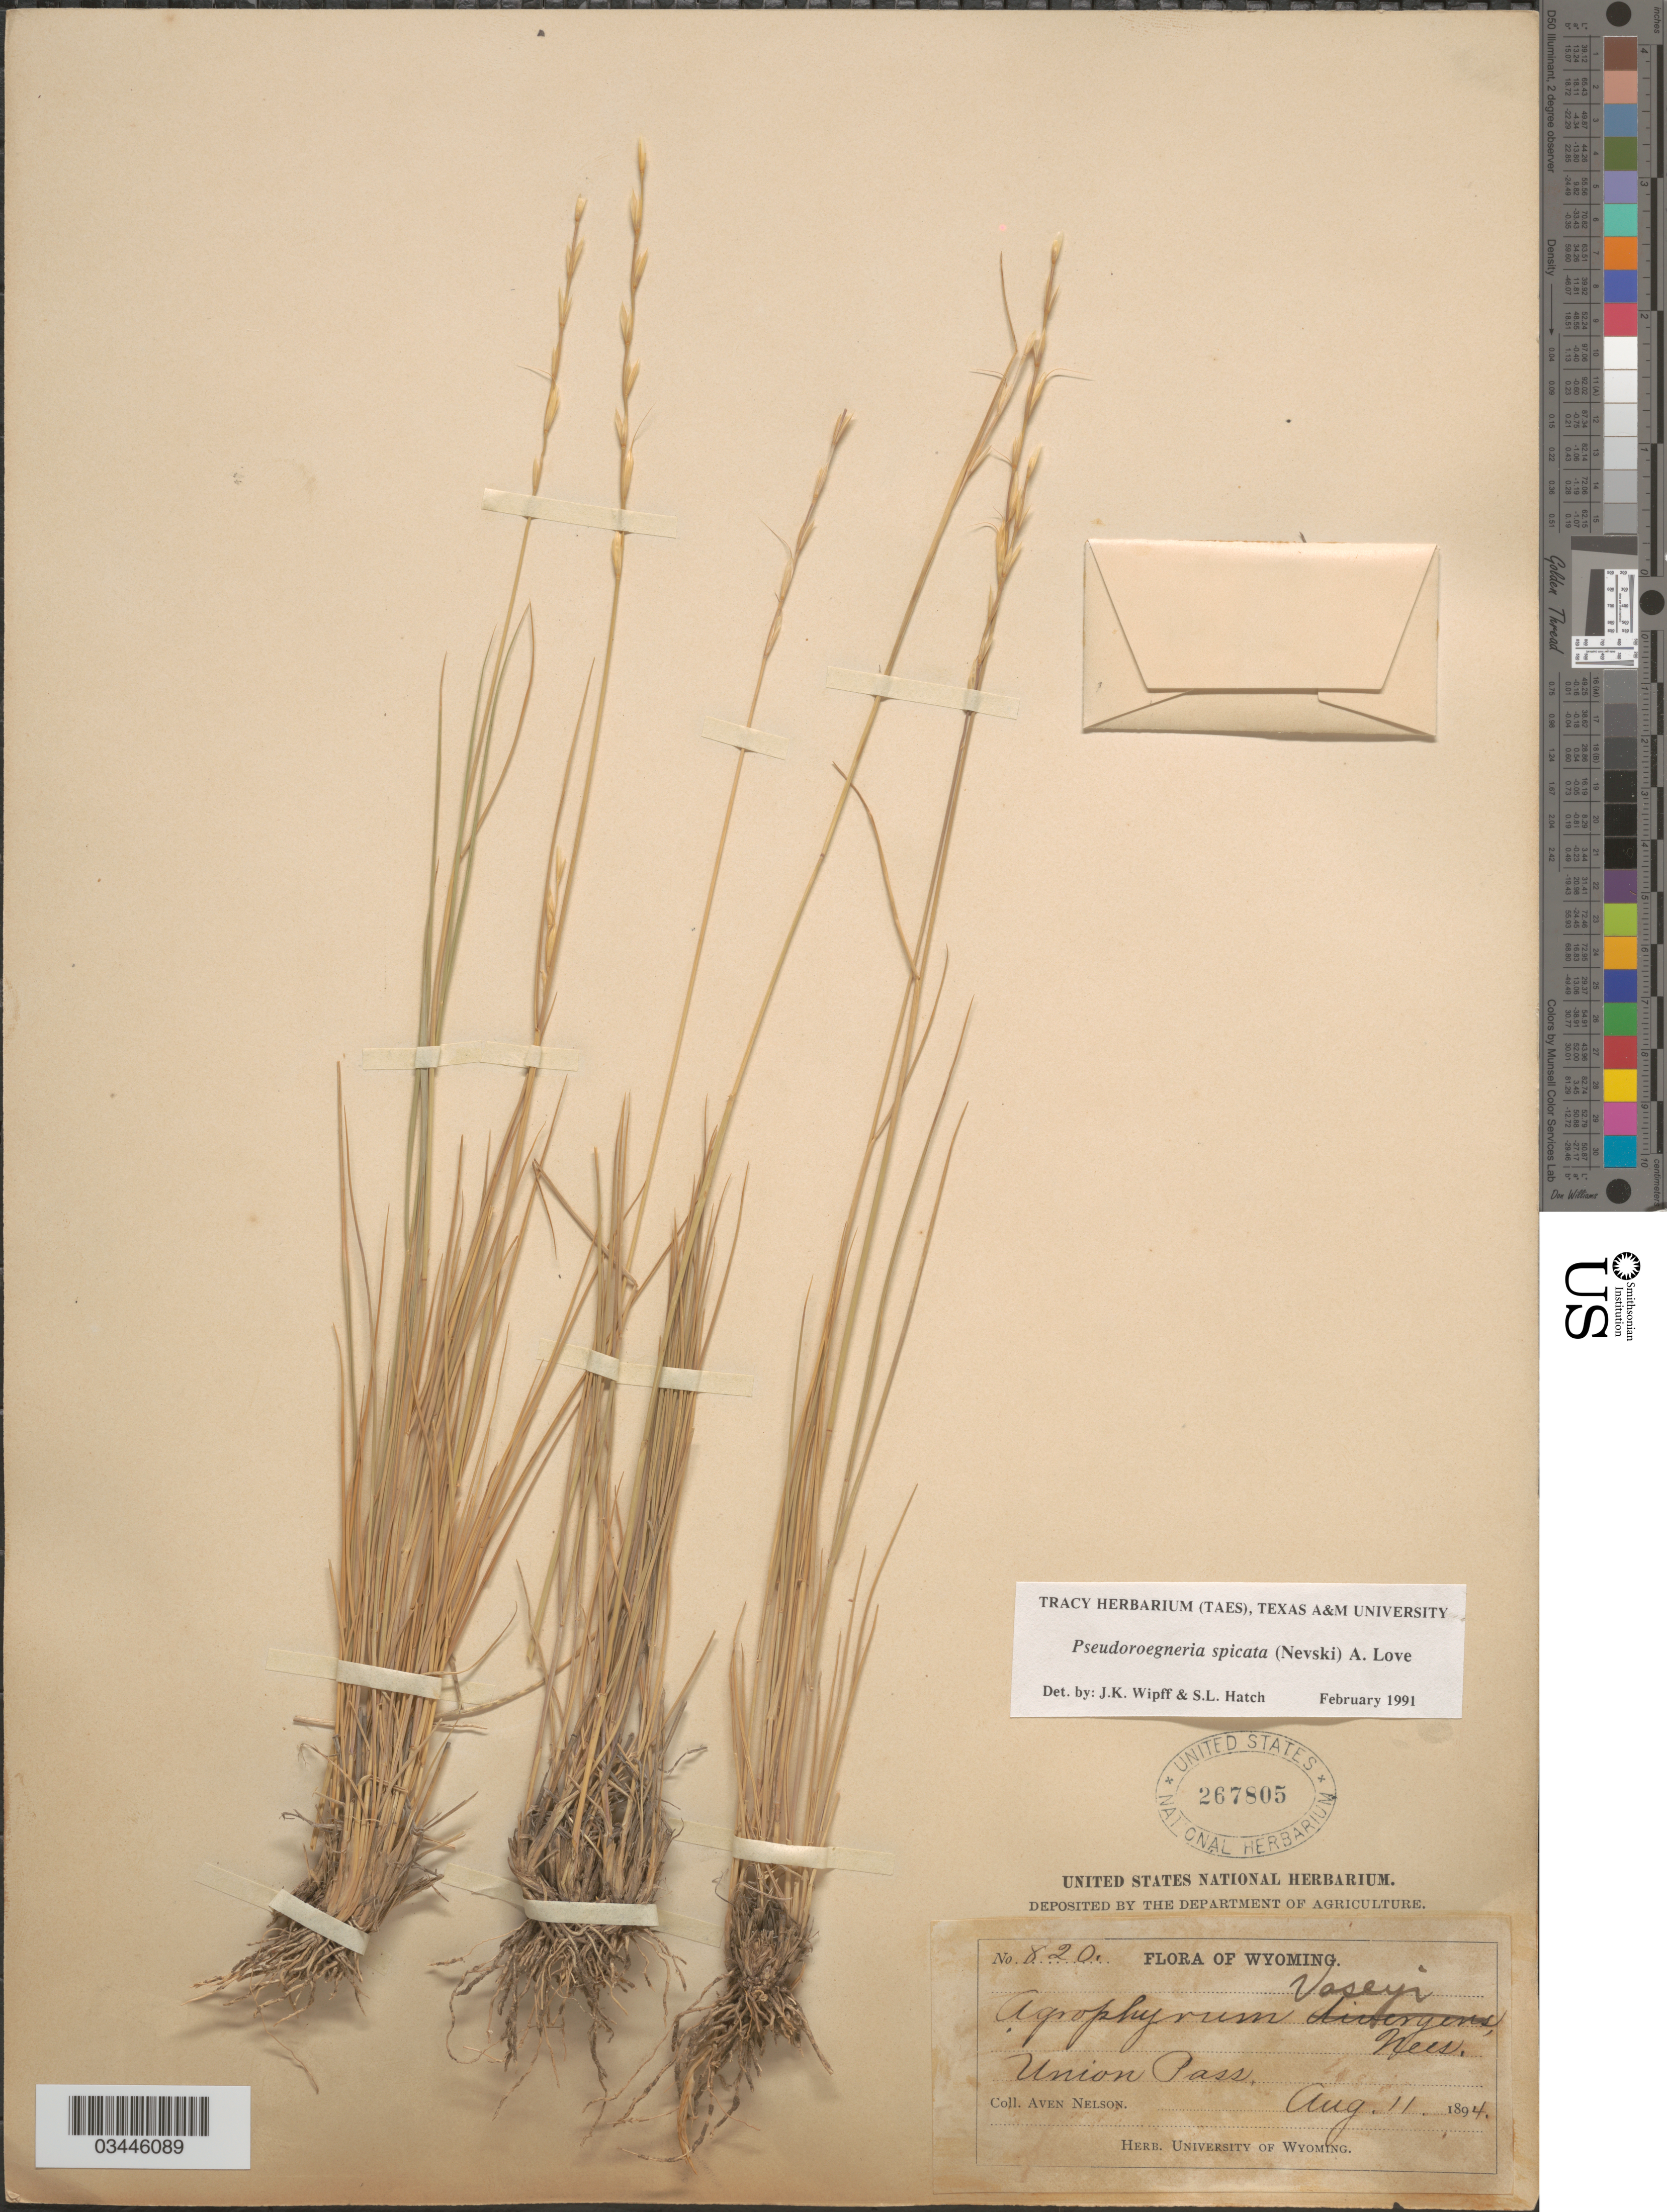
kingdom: Plantae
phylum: Tracheophyta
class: Liliopsida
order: Poales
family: Poaceae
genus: Pseudoroegneria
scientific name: Pseudoroegneria spicata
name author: (Pursh) Á. Löve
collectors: A. Nelson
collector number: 820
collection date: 1894-08-11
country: United States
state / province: Wyoming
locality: Union Pass.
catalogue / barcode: US 267805